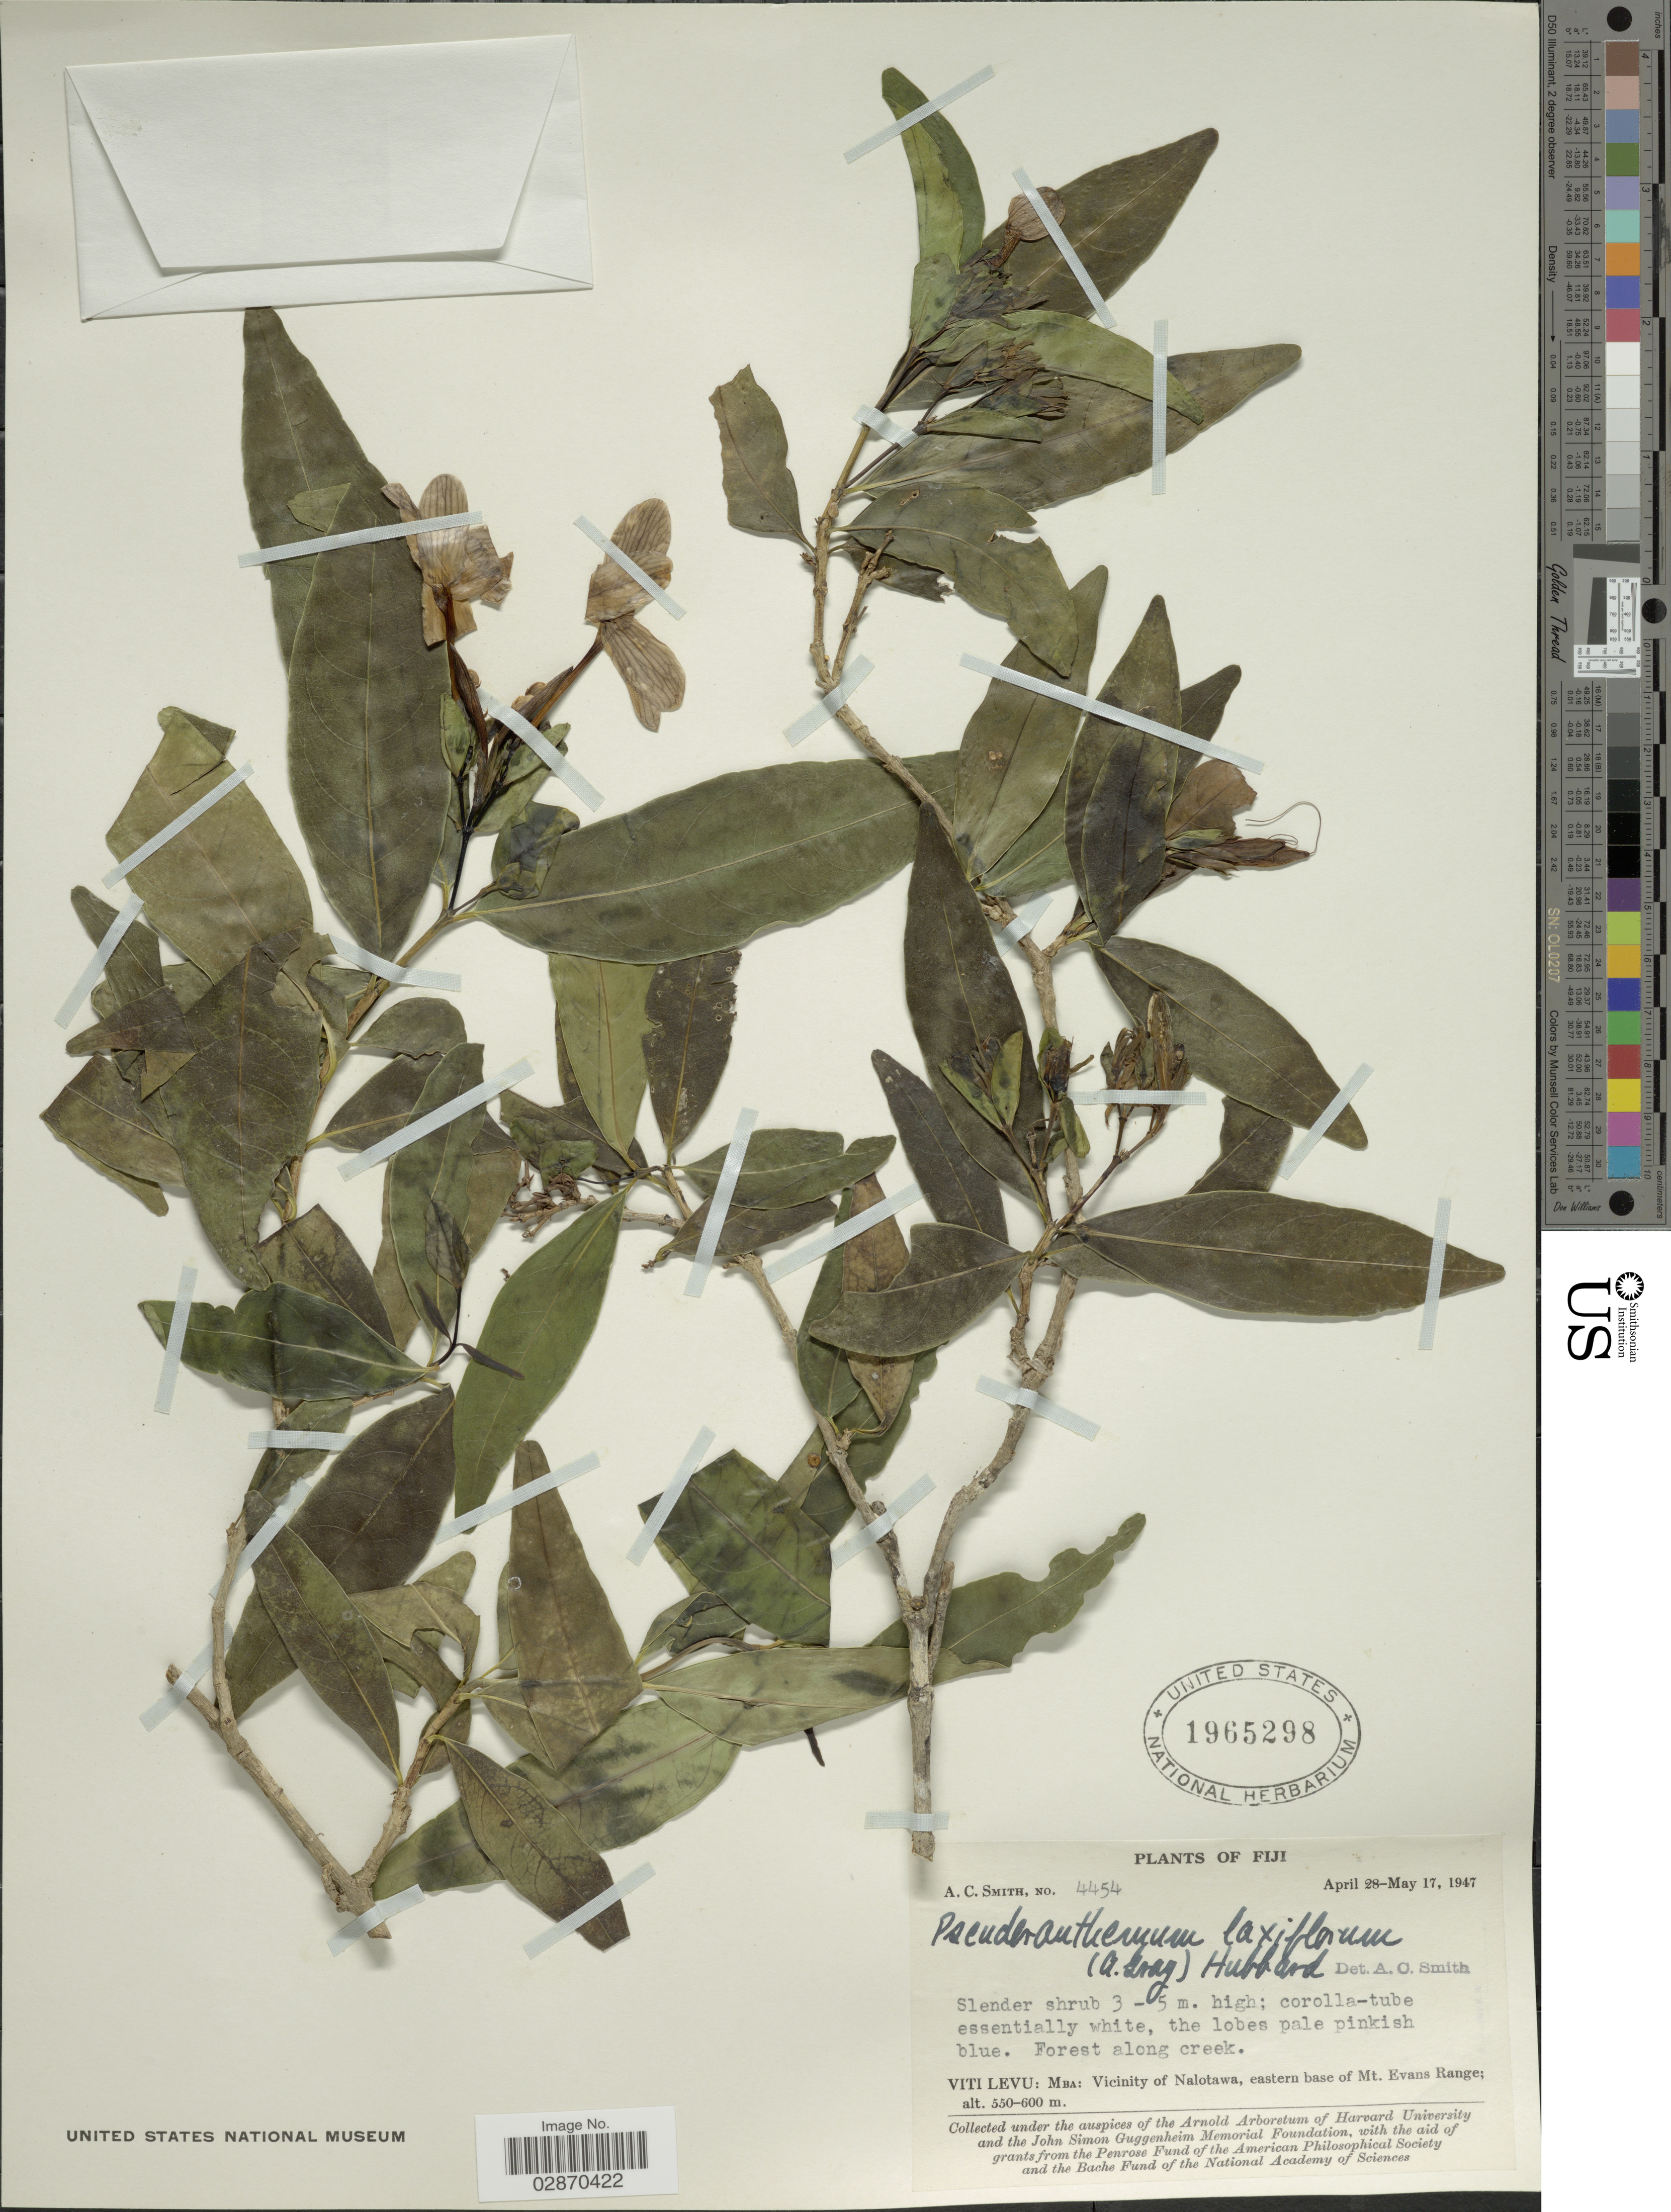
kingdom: Plantae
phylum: Tracheophyta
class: Magnoliopsida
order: Lamiales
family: Acanthaceae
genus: Pseuderanthemum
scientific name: Pseuderanthemum laxiflorum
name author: (A. Gray)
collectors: A. C. Smith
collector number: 4454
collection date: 1947-04-28/1947-05-17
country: Fiji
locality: Viti Levu: Mba: Vicinity of Nalotawa, eastern base of Mt. Evans Range.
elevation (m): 550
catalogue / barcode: US 1965298